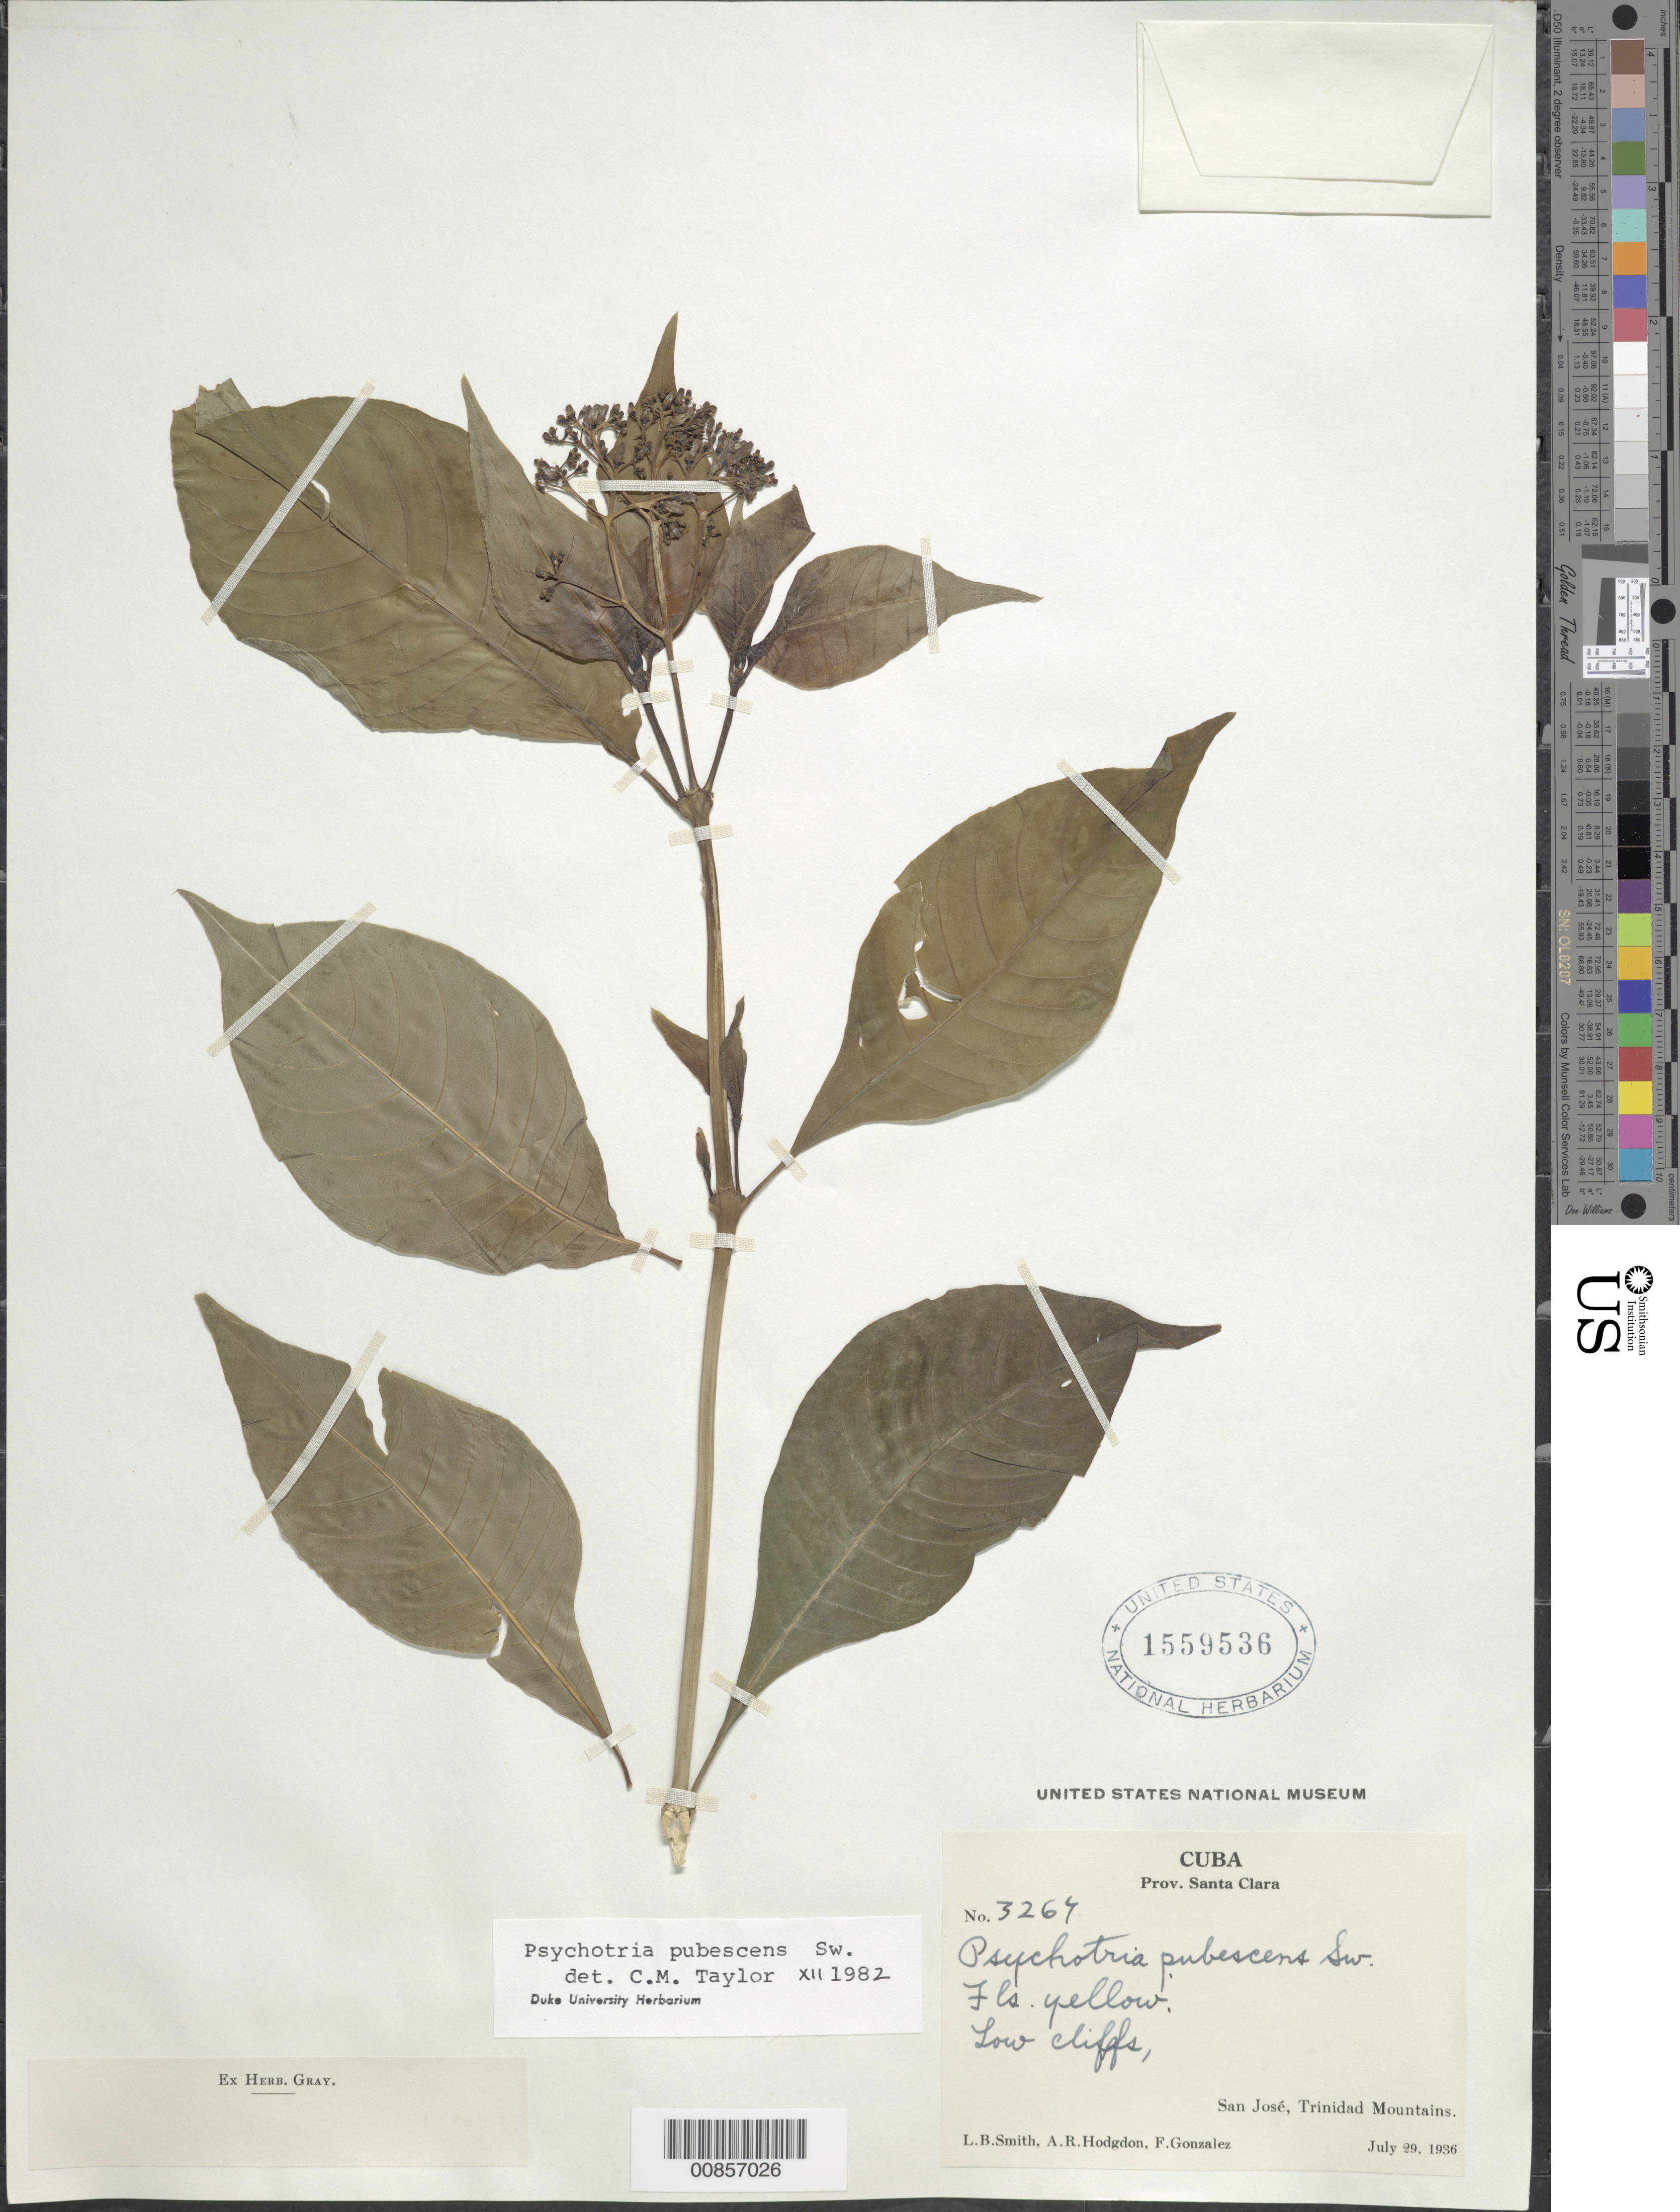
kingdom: Plantae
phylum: Tracheophyta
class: Magnoliopsida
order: Gentianales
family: Rubiaceae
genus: Psychotria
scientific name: Psychotria pubescens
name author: Sw.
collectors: L. Smith, A. R. Hodgdon & F. Gonzalez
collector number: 3267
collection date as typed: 29 Jul 1936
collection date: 1936-07-29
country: Cuba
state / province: Las Villas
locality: San José, Trinidad Mountains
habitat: Low cliffs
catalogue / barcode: US 1559536